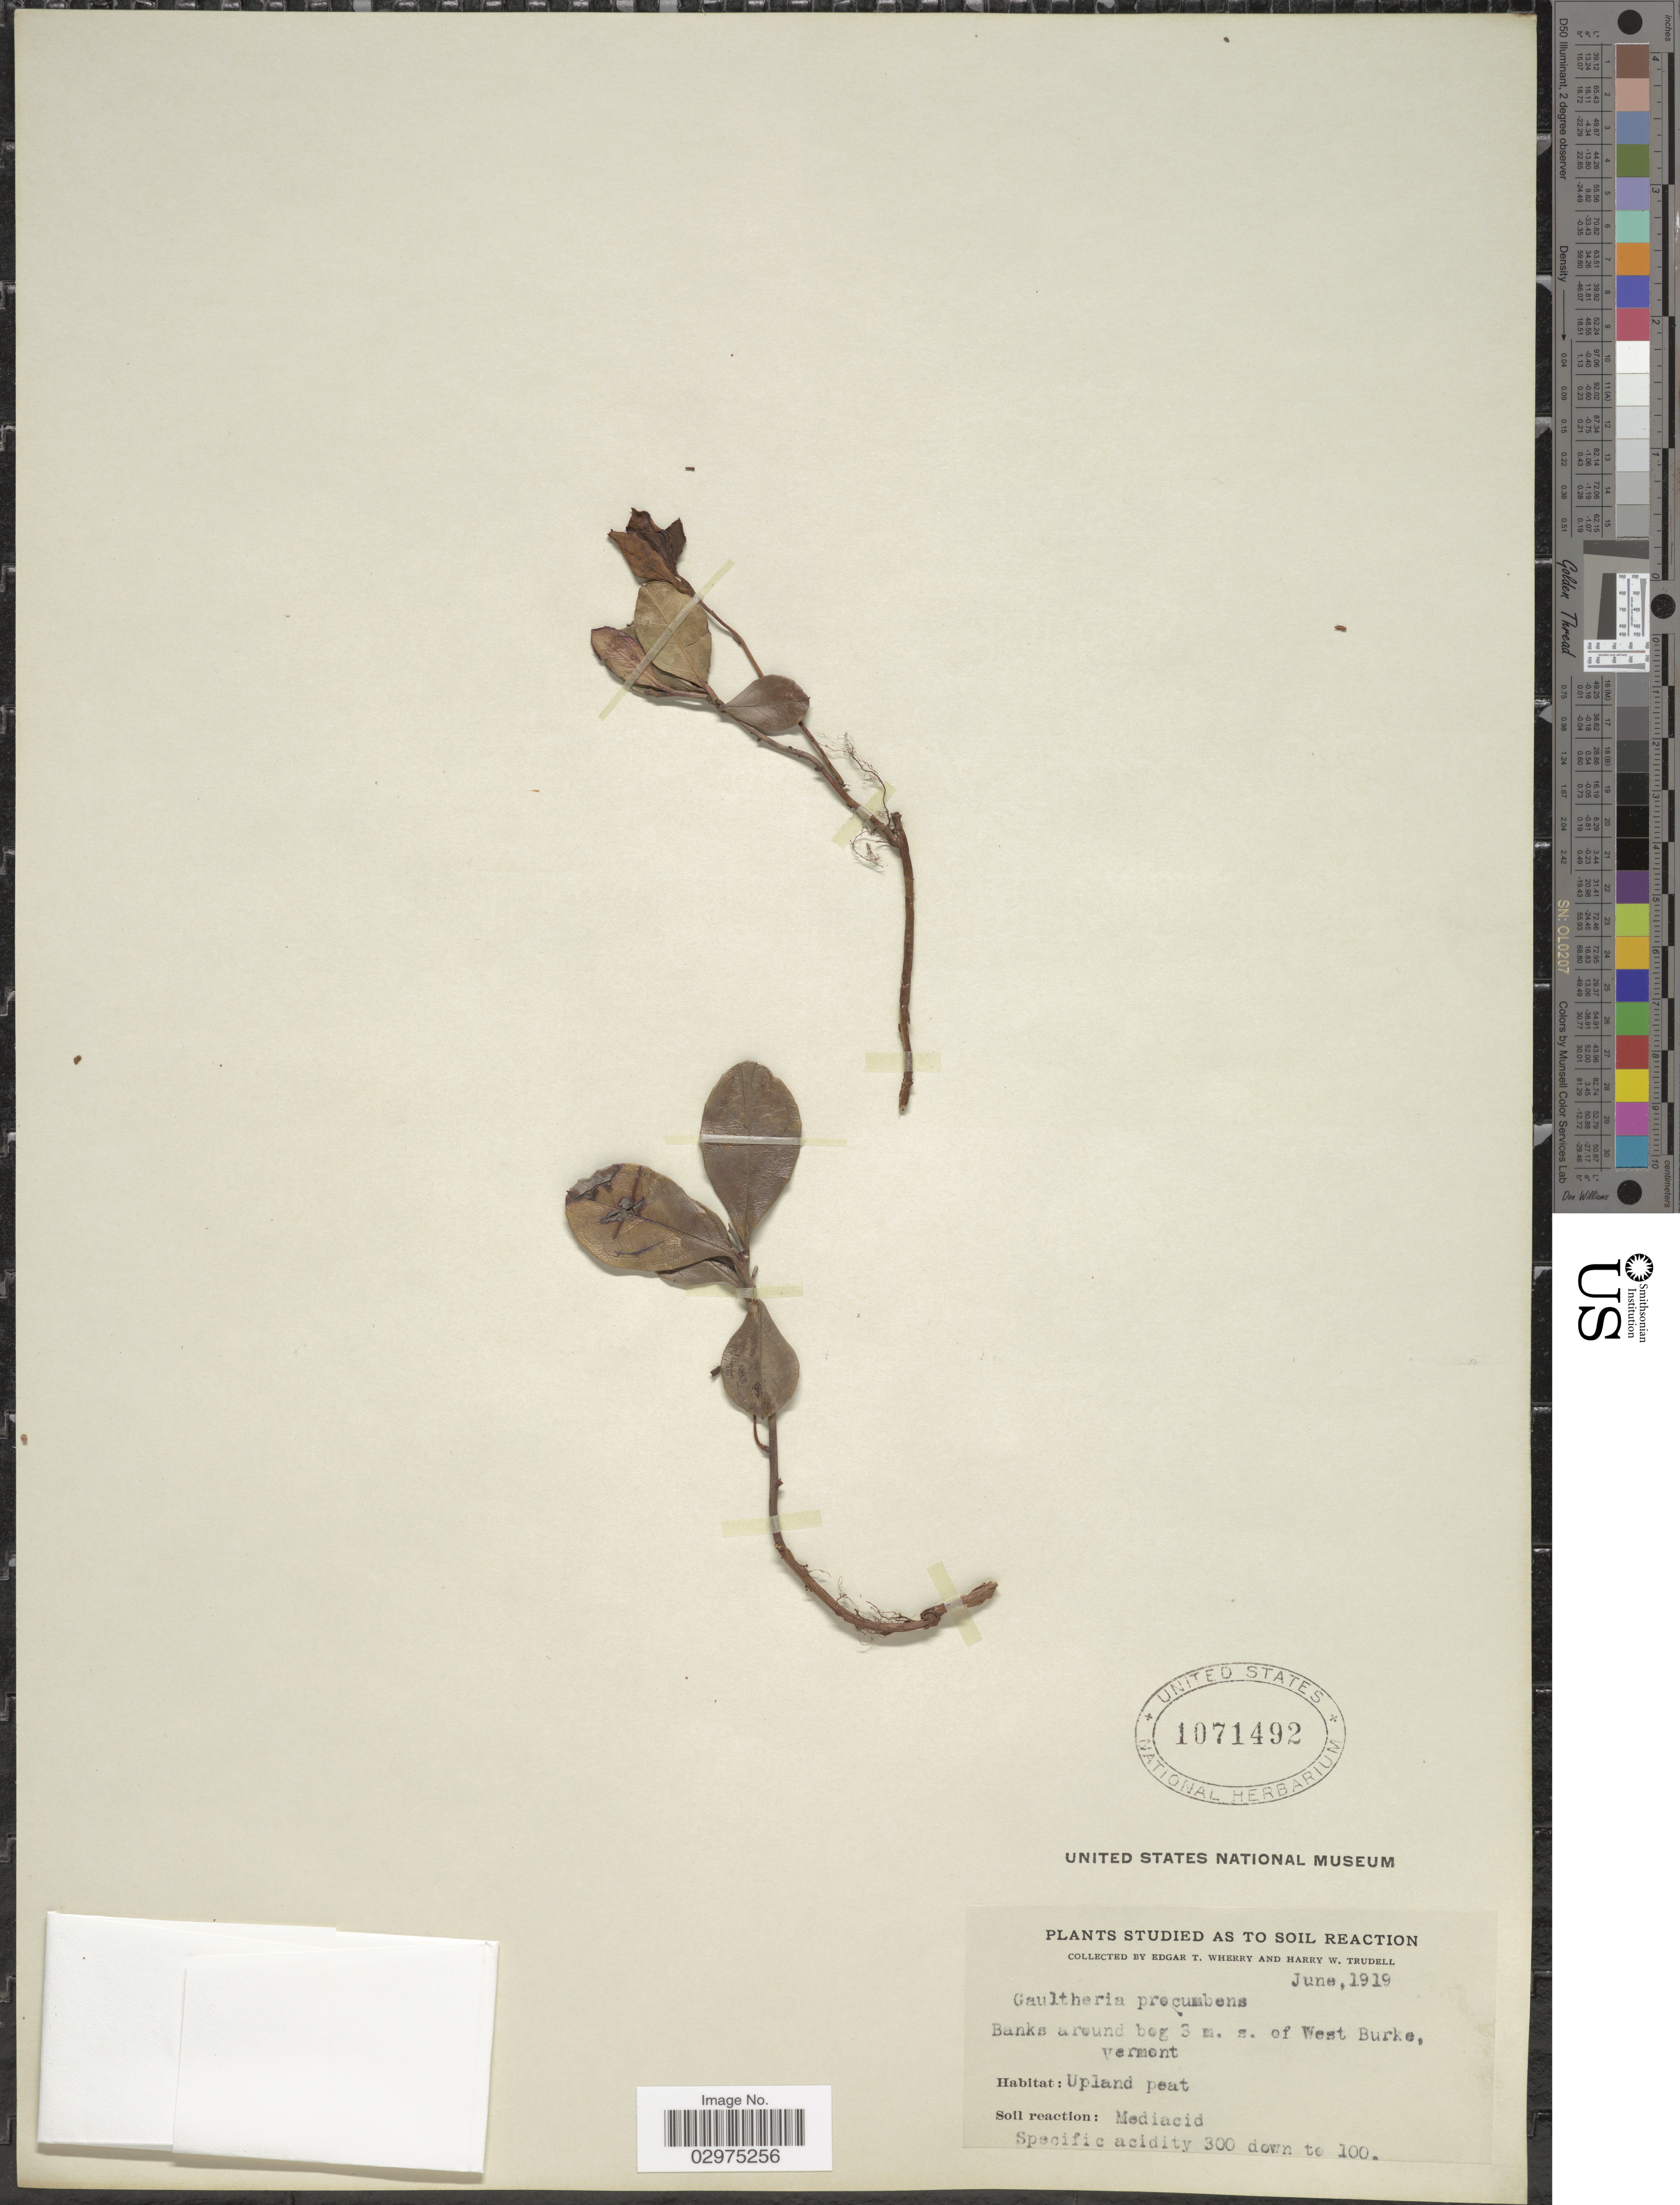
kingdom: Plantae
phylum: Tracheophyta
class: Magnoliopsida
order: Ericales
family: Ericaceae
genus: Gaultheria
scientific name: Gaultheria procumbens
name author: L.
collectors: E. T. Wherry & H. Trudell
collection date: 1919-06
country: United States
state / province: Vermont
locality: Banks around bog 3 m. s. of West Burke.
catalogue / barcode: US 1071492